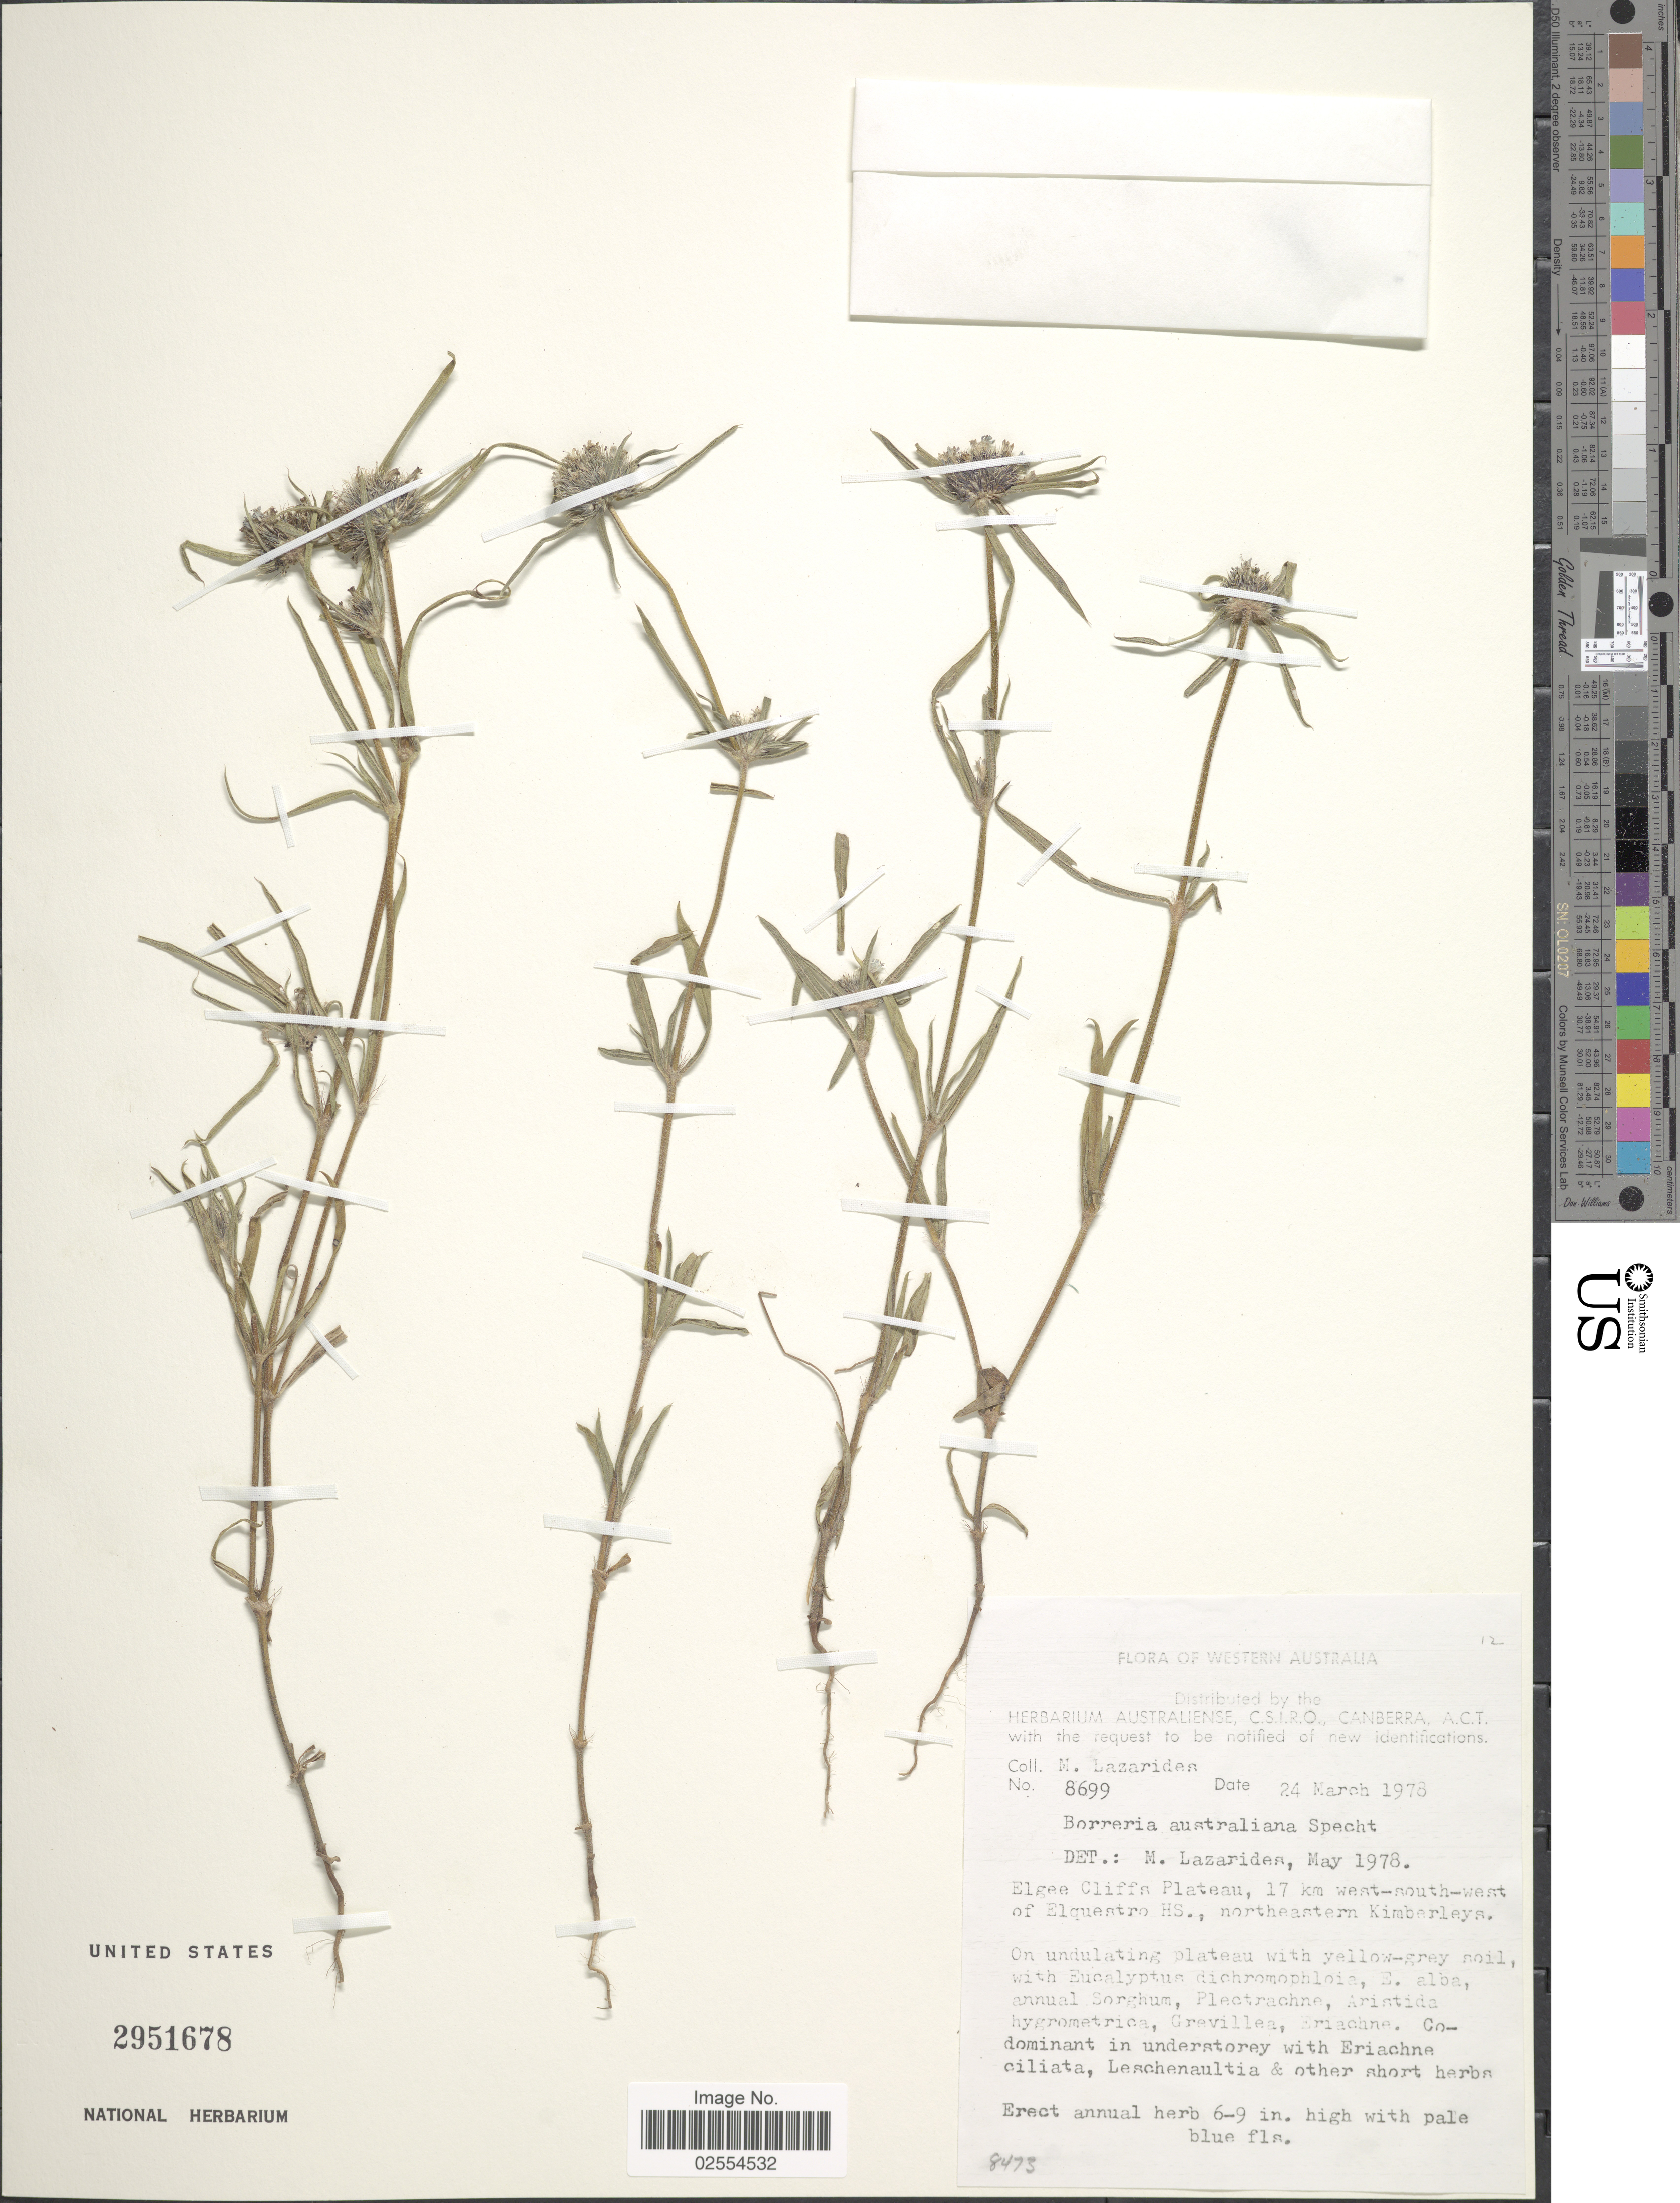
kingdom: Plantae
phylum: Tracheophyta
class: Magnoliopsida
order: Gentianales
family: Rubiaceae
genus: Spermacoce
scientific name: Spermacoce auriculata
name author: F. Muell.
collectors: M. Lazarides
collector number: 8699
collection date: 1978-03-24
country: Australia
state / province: Western Australia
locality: Edge Cliffs Plateau, 17 km west-south-west of Elquestro HS., northeastern Kimberleys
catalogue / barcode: US 2951678